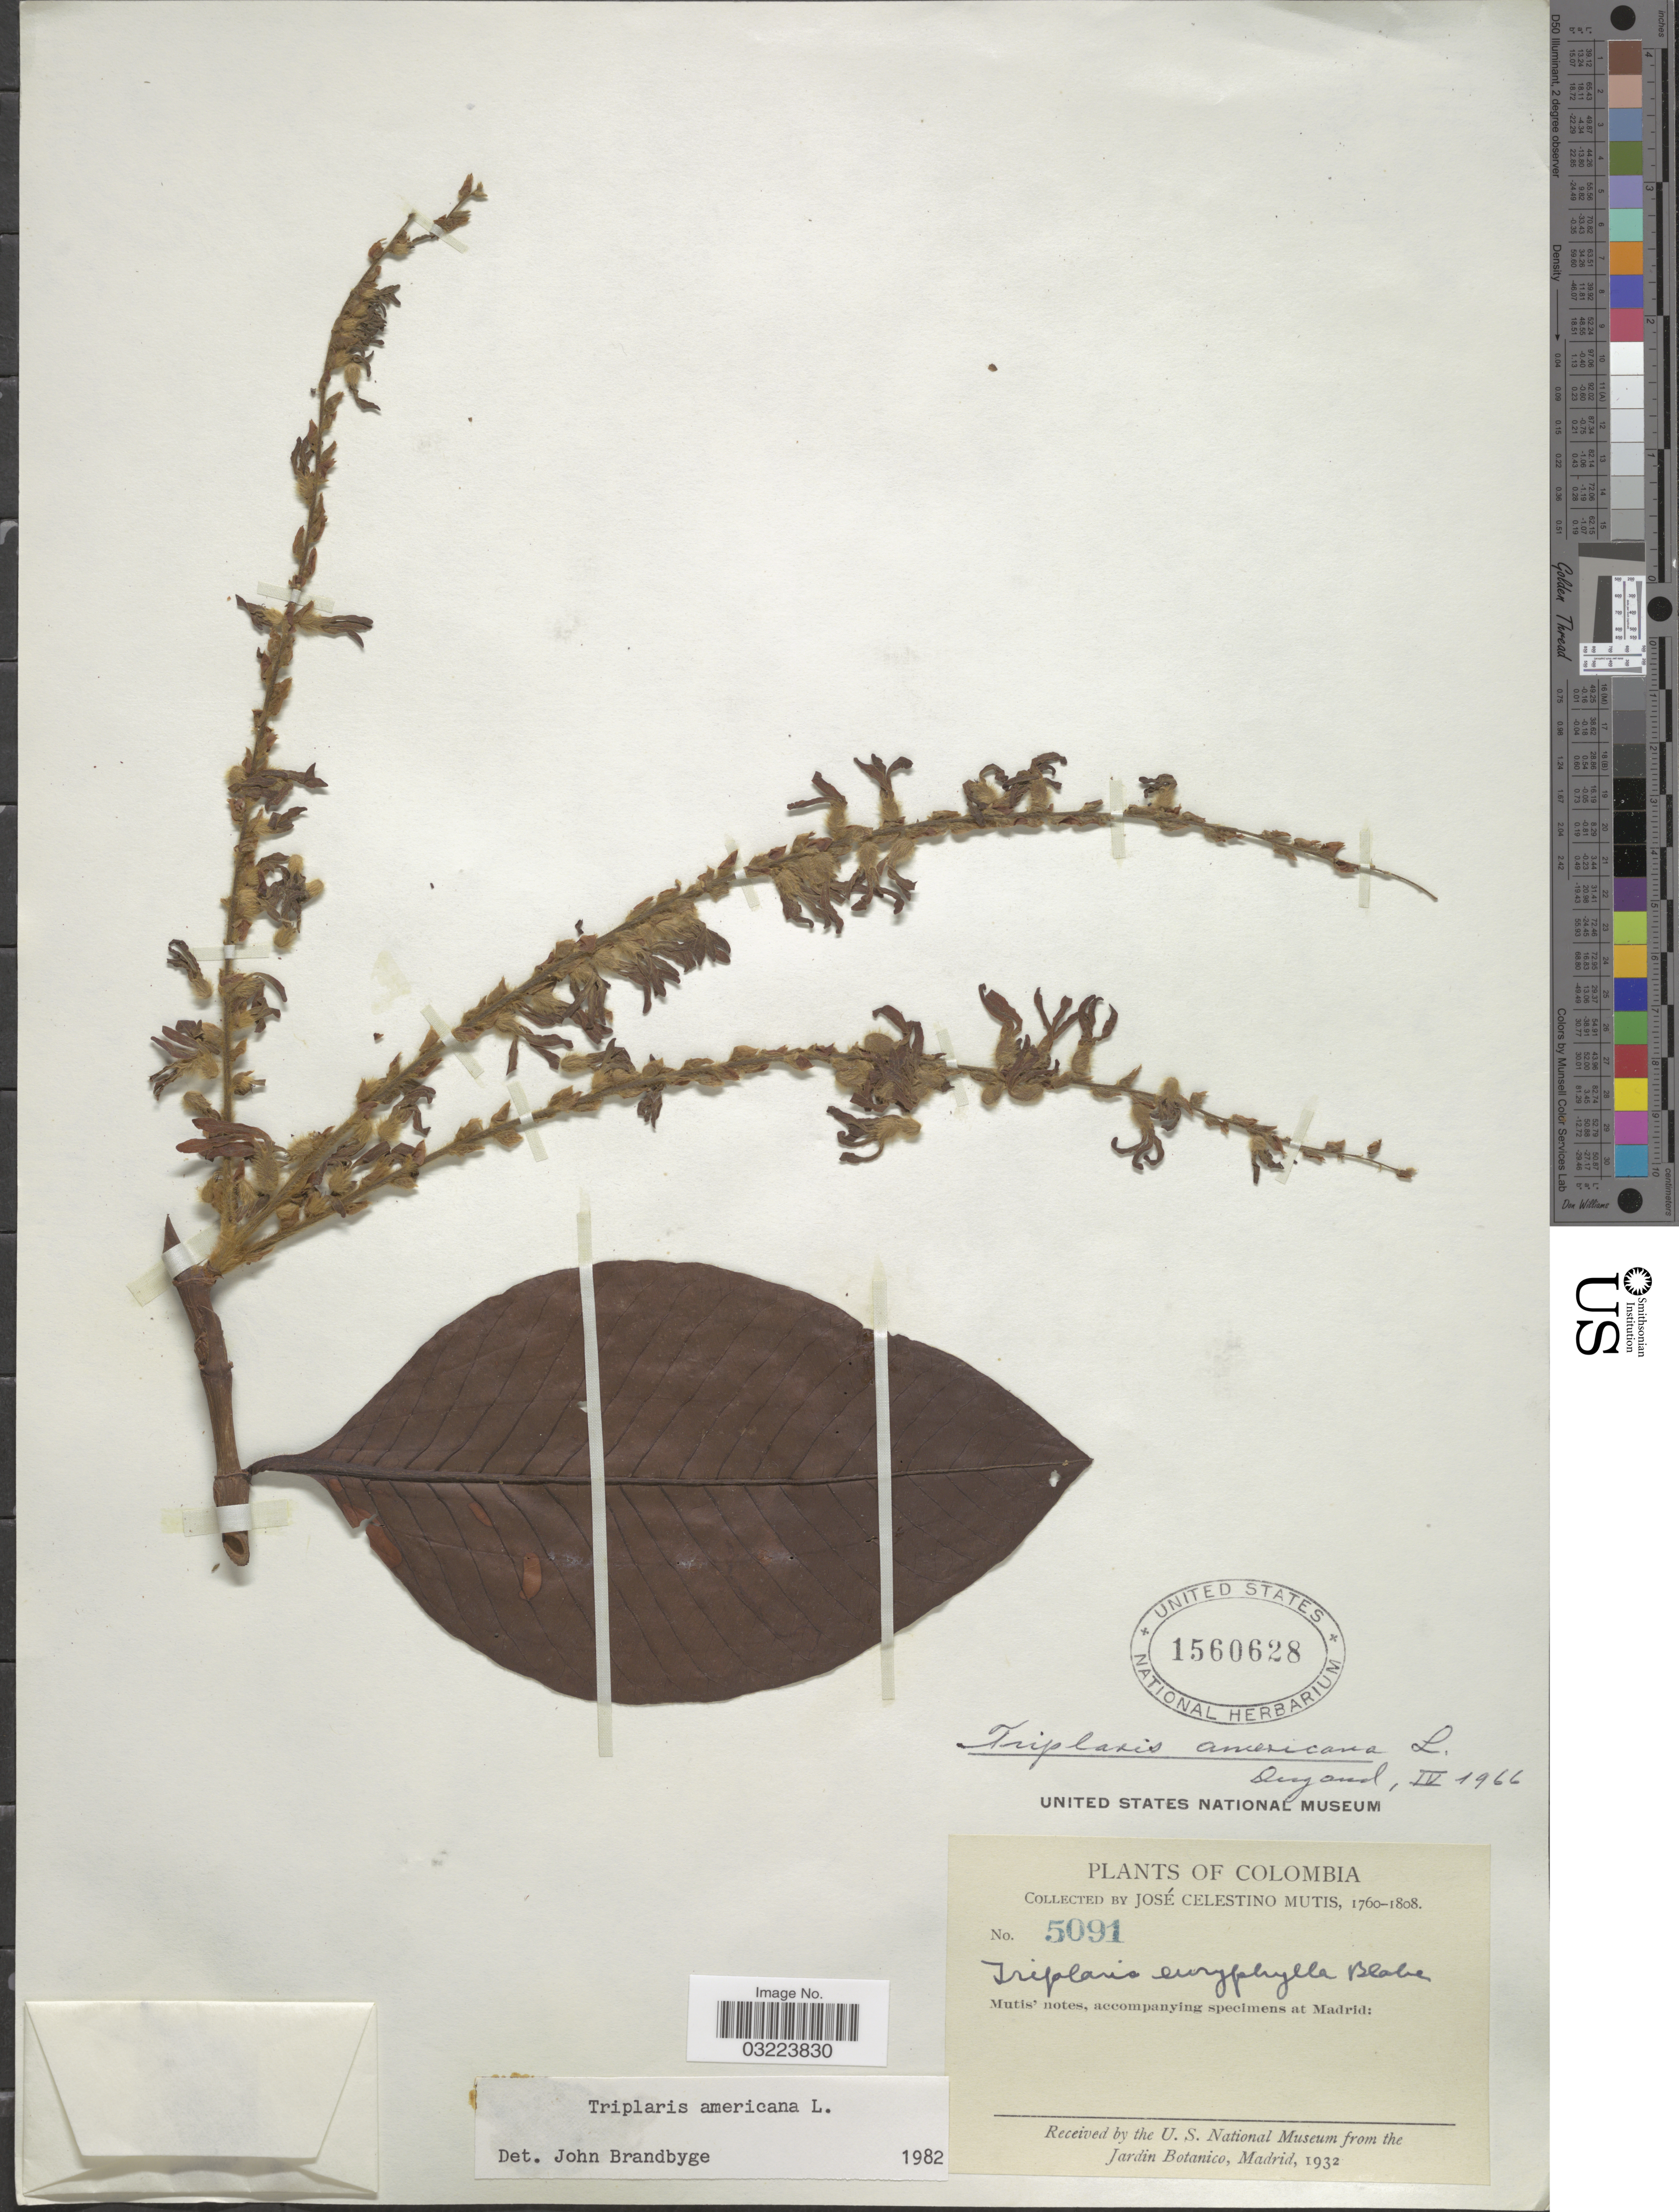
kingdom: Plantae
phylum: Tracheophyta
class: Magnoliopsida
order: Caryophyllales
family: Polygonaceae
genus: Triplaris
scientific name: Triplaris americana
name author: L.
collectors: J. C. B. Mutis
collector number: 5091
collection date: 1760/1808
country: Colombia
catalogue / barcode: US 1560628